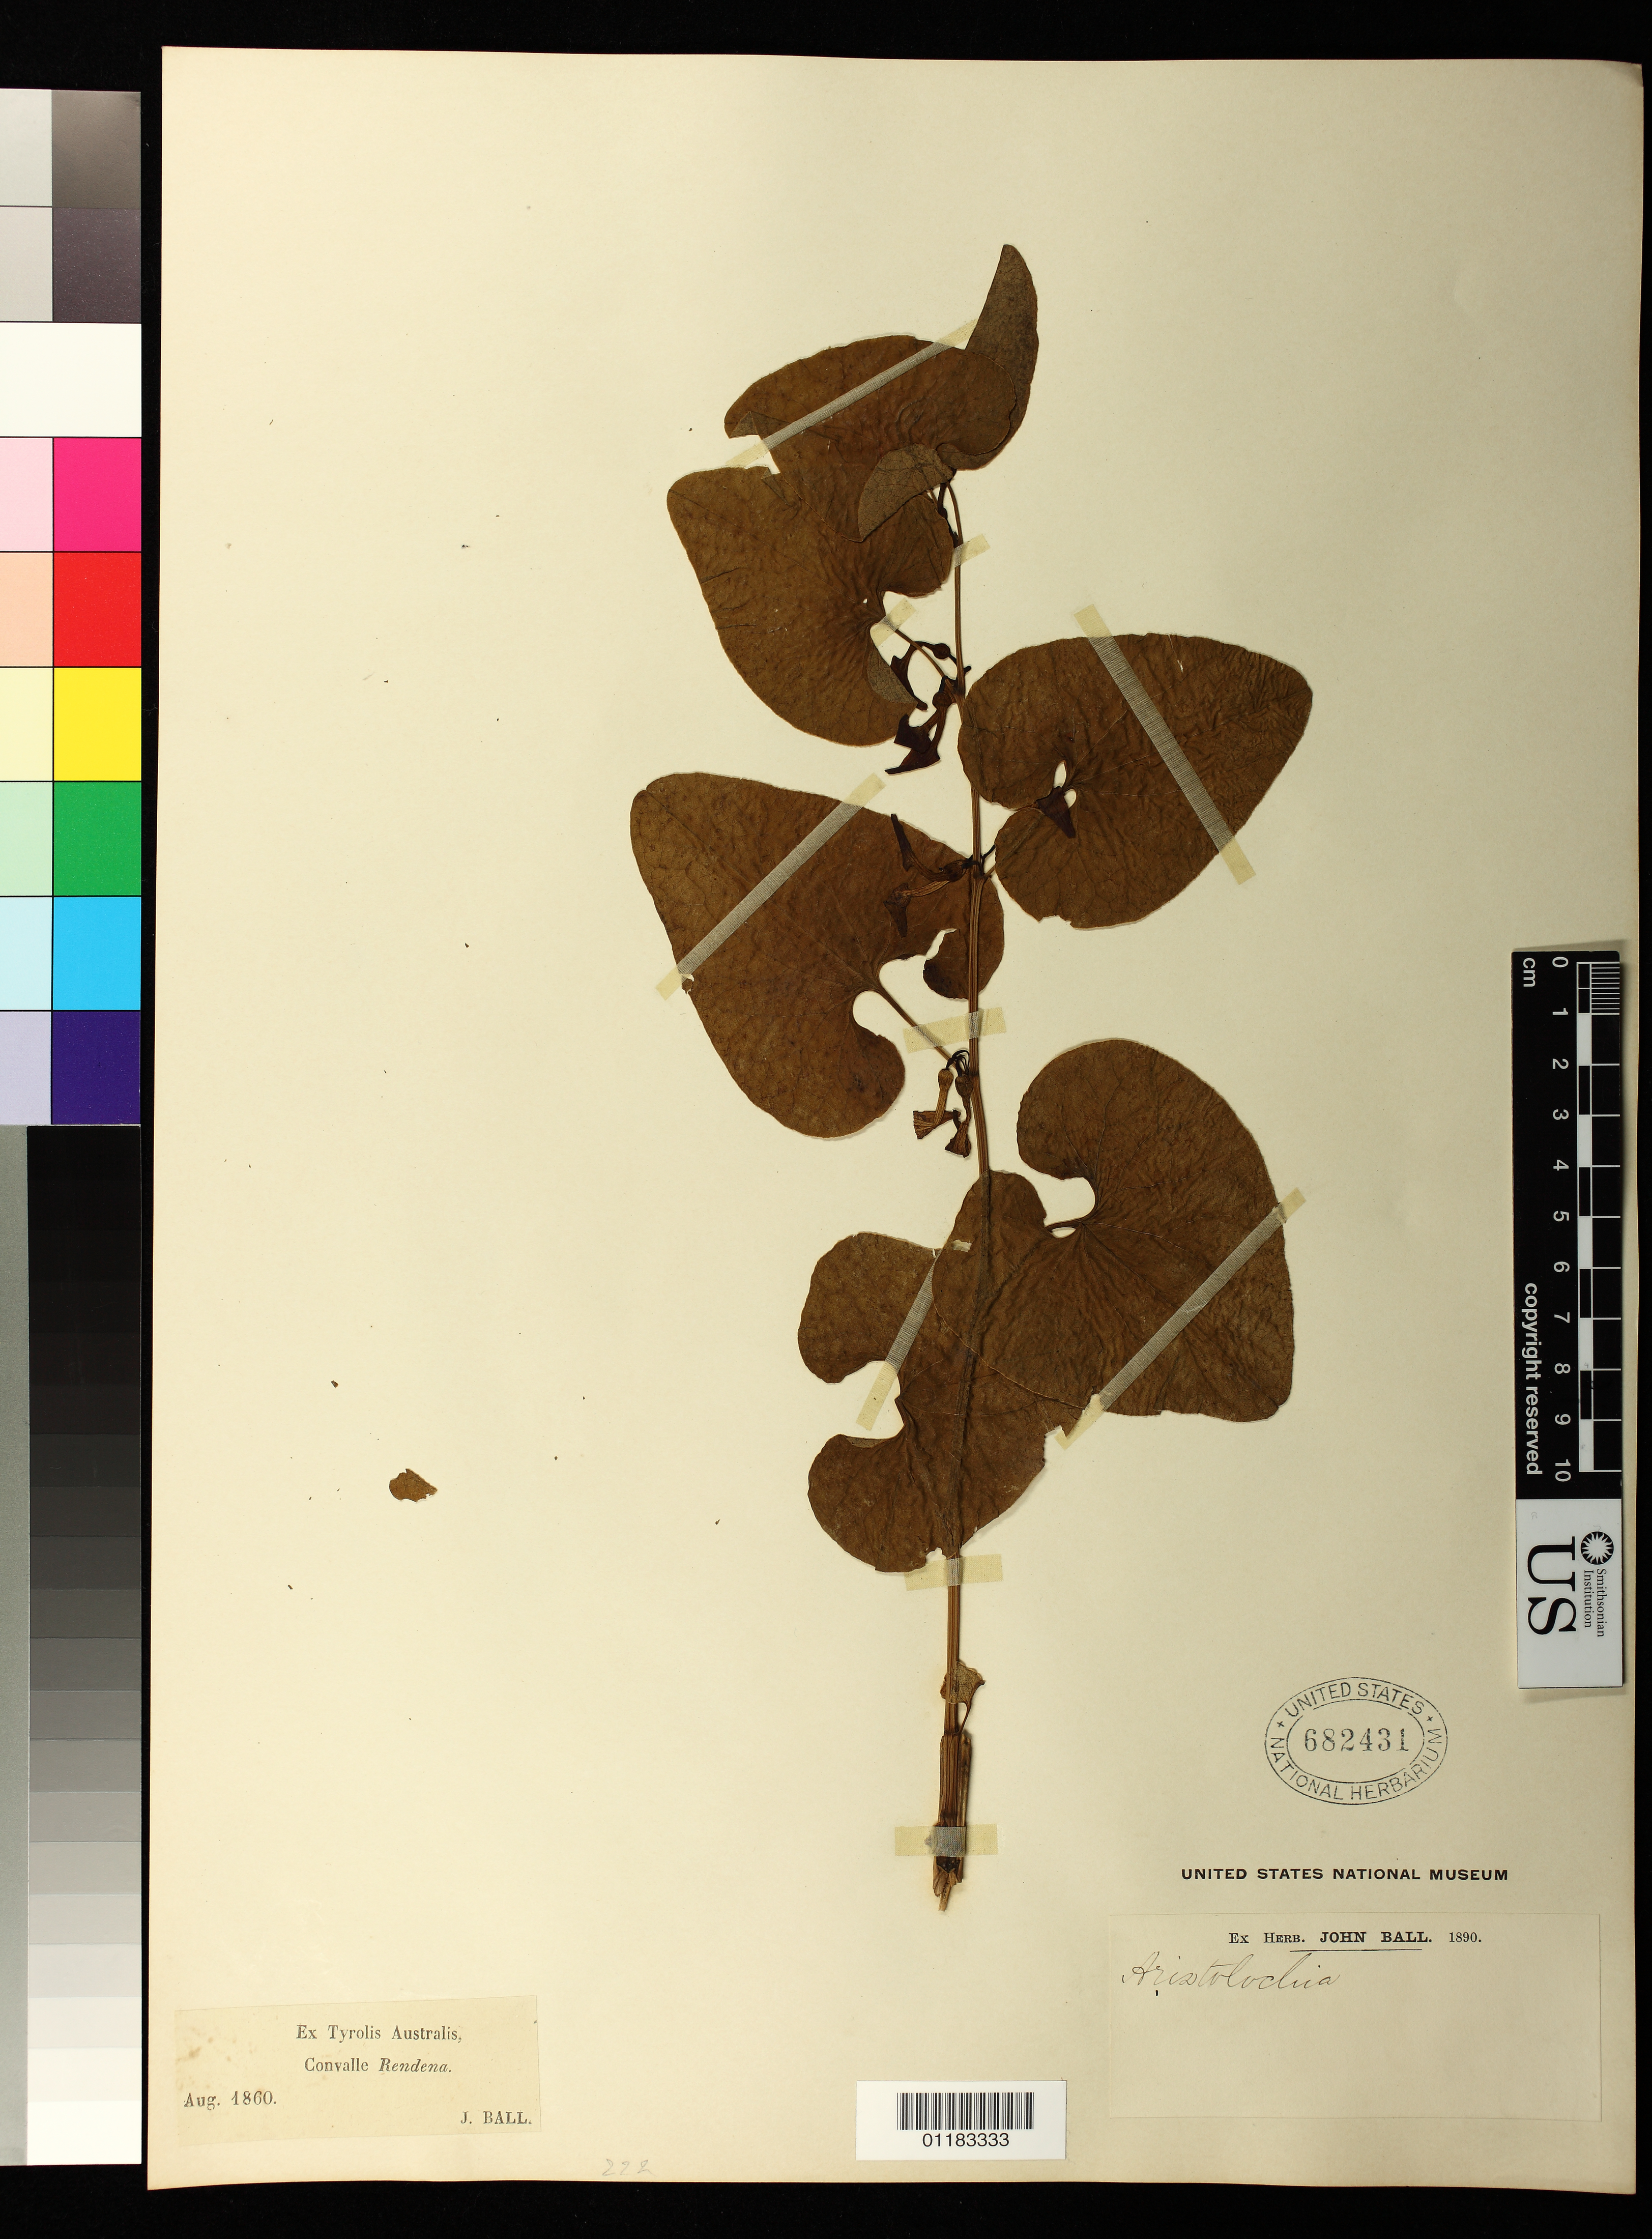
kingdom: Plantae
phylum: Tracheophyta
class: Magnoliopsida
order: Piperales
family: Aristolochiaceae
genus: Aristolochia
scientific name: Aristolochia sp.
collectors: J. Ball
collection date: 1860-08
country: Italy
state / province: Trentino-Alto Adige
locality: Convalle Rendena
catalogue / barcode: US 682431